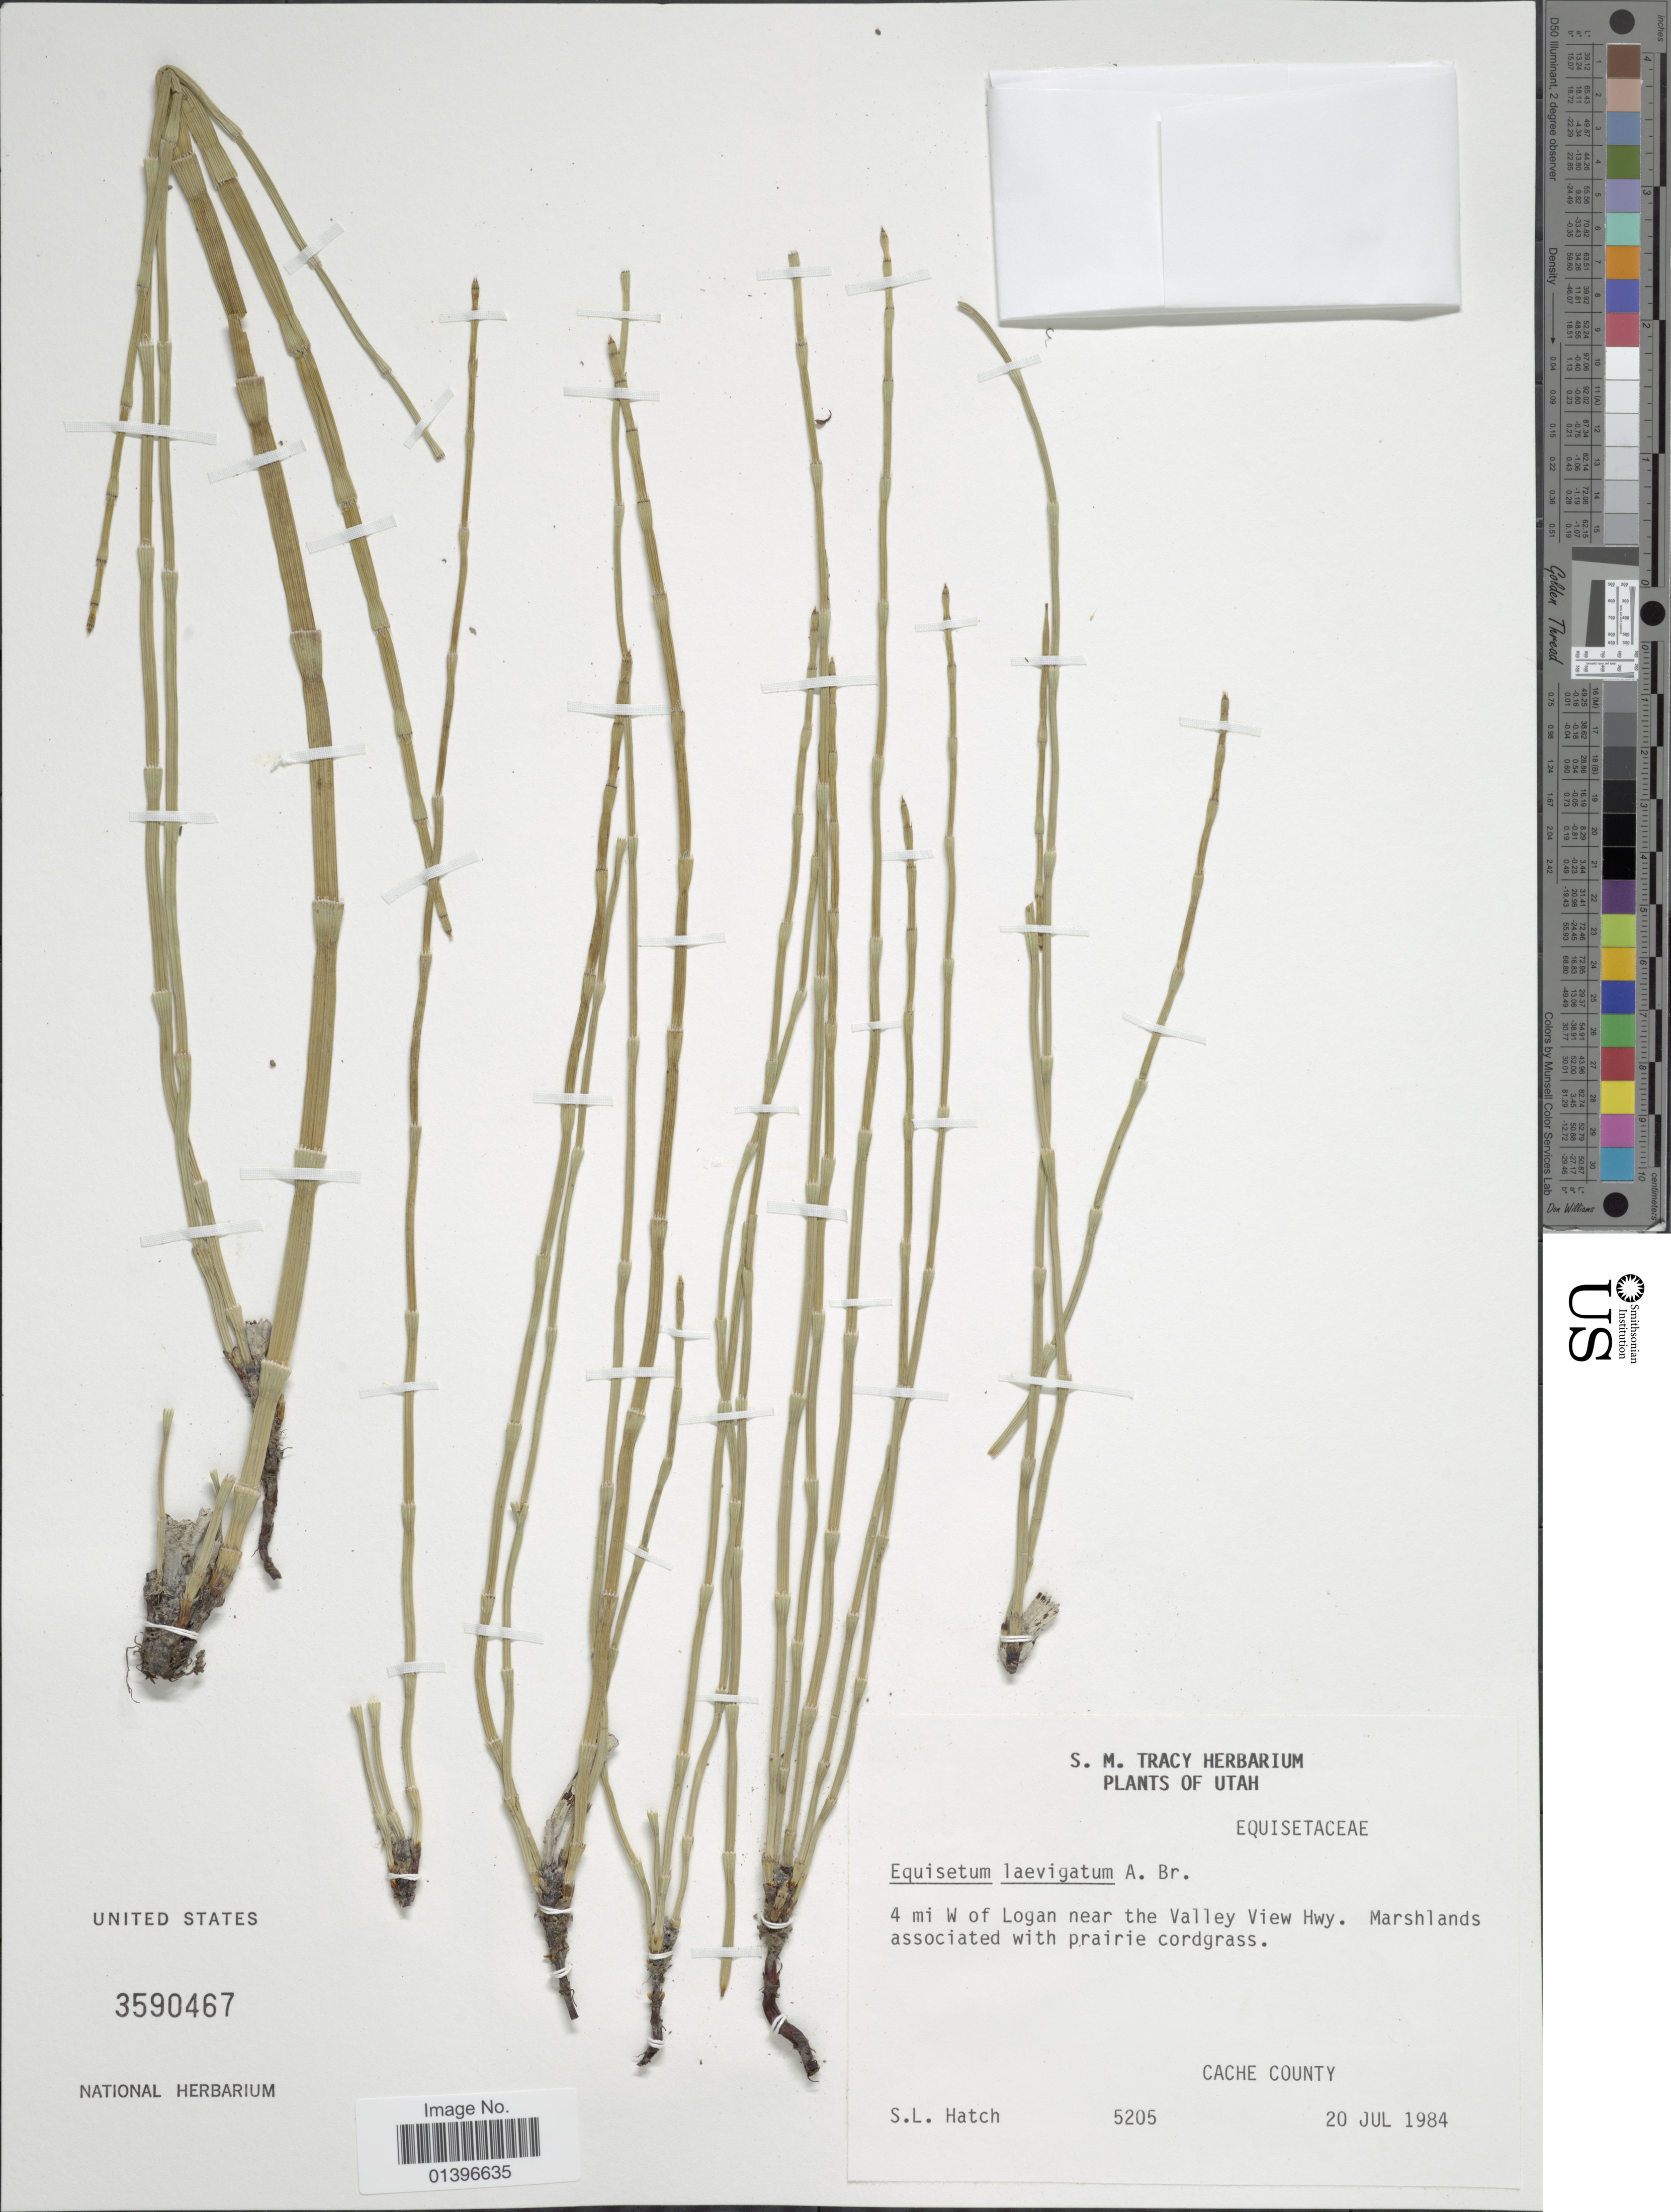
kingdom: Plantae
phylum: Tracheophyta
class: Polypodiopsida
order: Equisetales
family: Equisetaceae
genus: Equisetum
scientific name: Equisetum laevigatum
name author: A. Braun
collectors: S. Hatch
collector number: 5205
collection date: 1984-07-20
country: United States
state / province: Utah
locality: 4 mi W of Logan near the Valley View Hwy. Cache County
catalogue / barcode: US 3590467